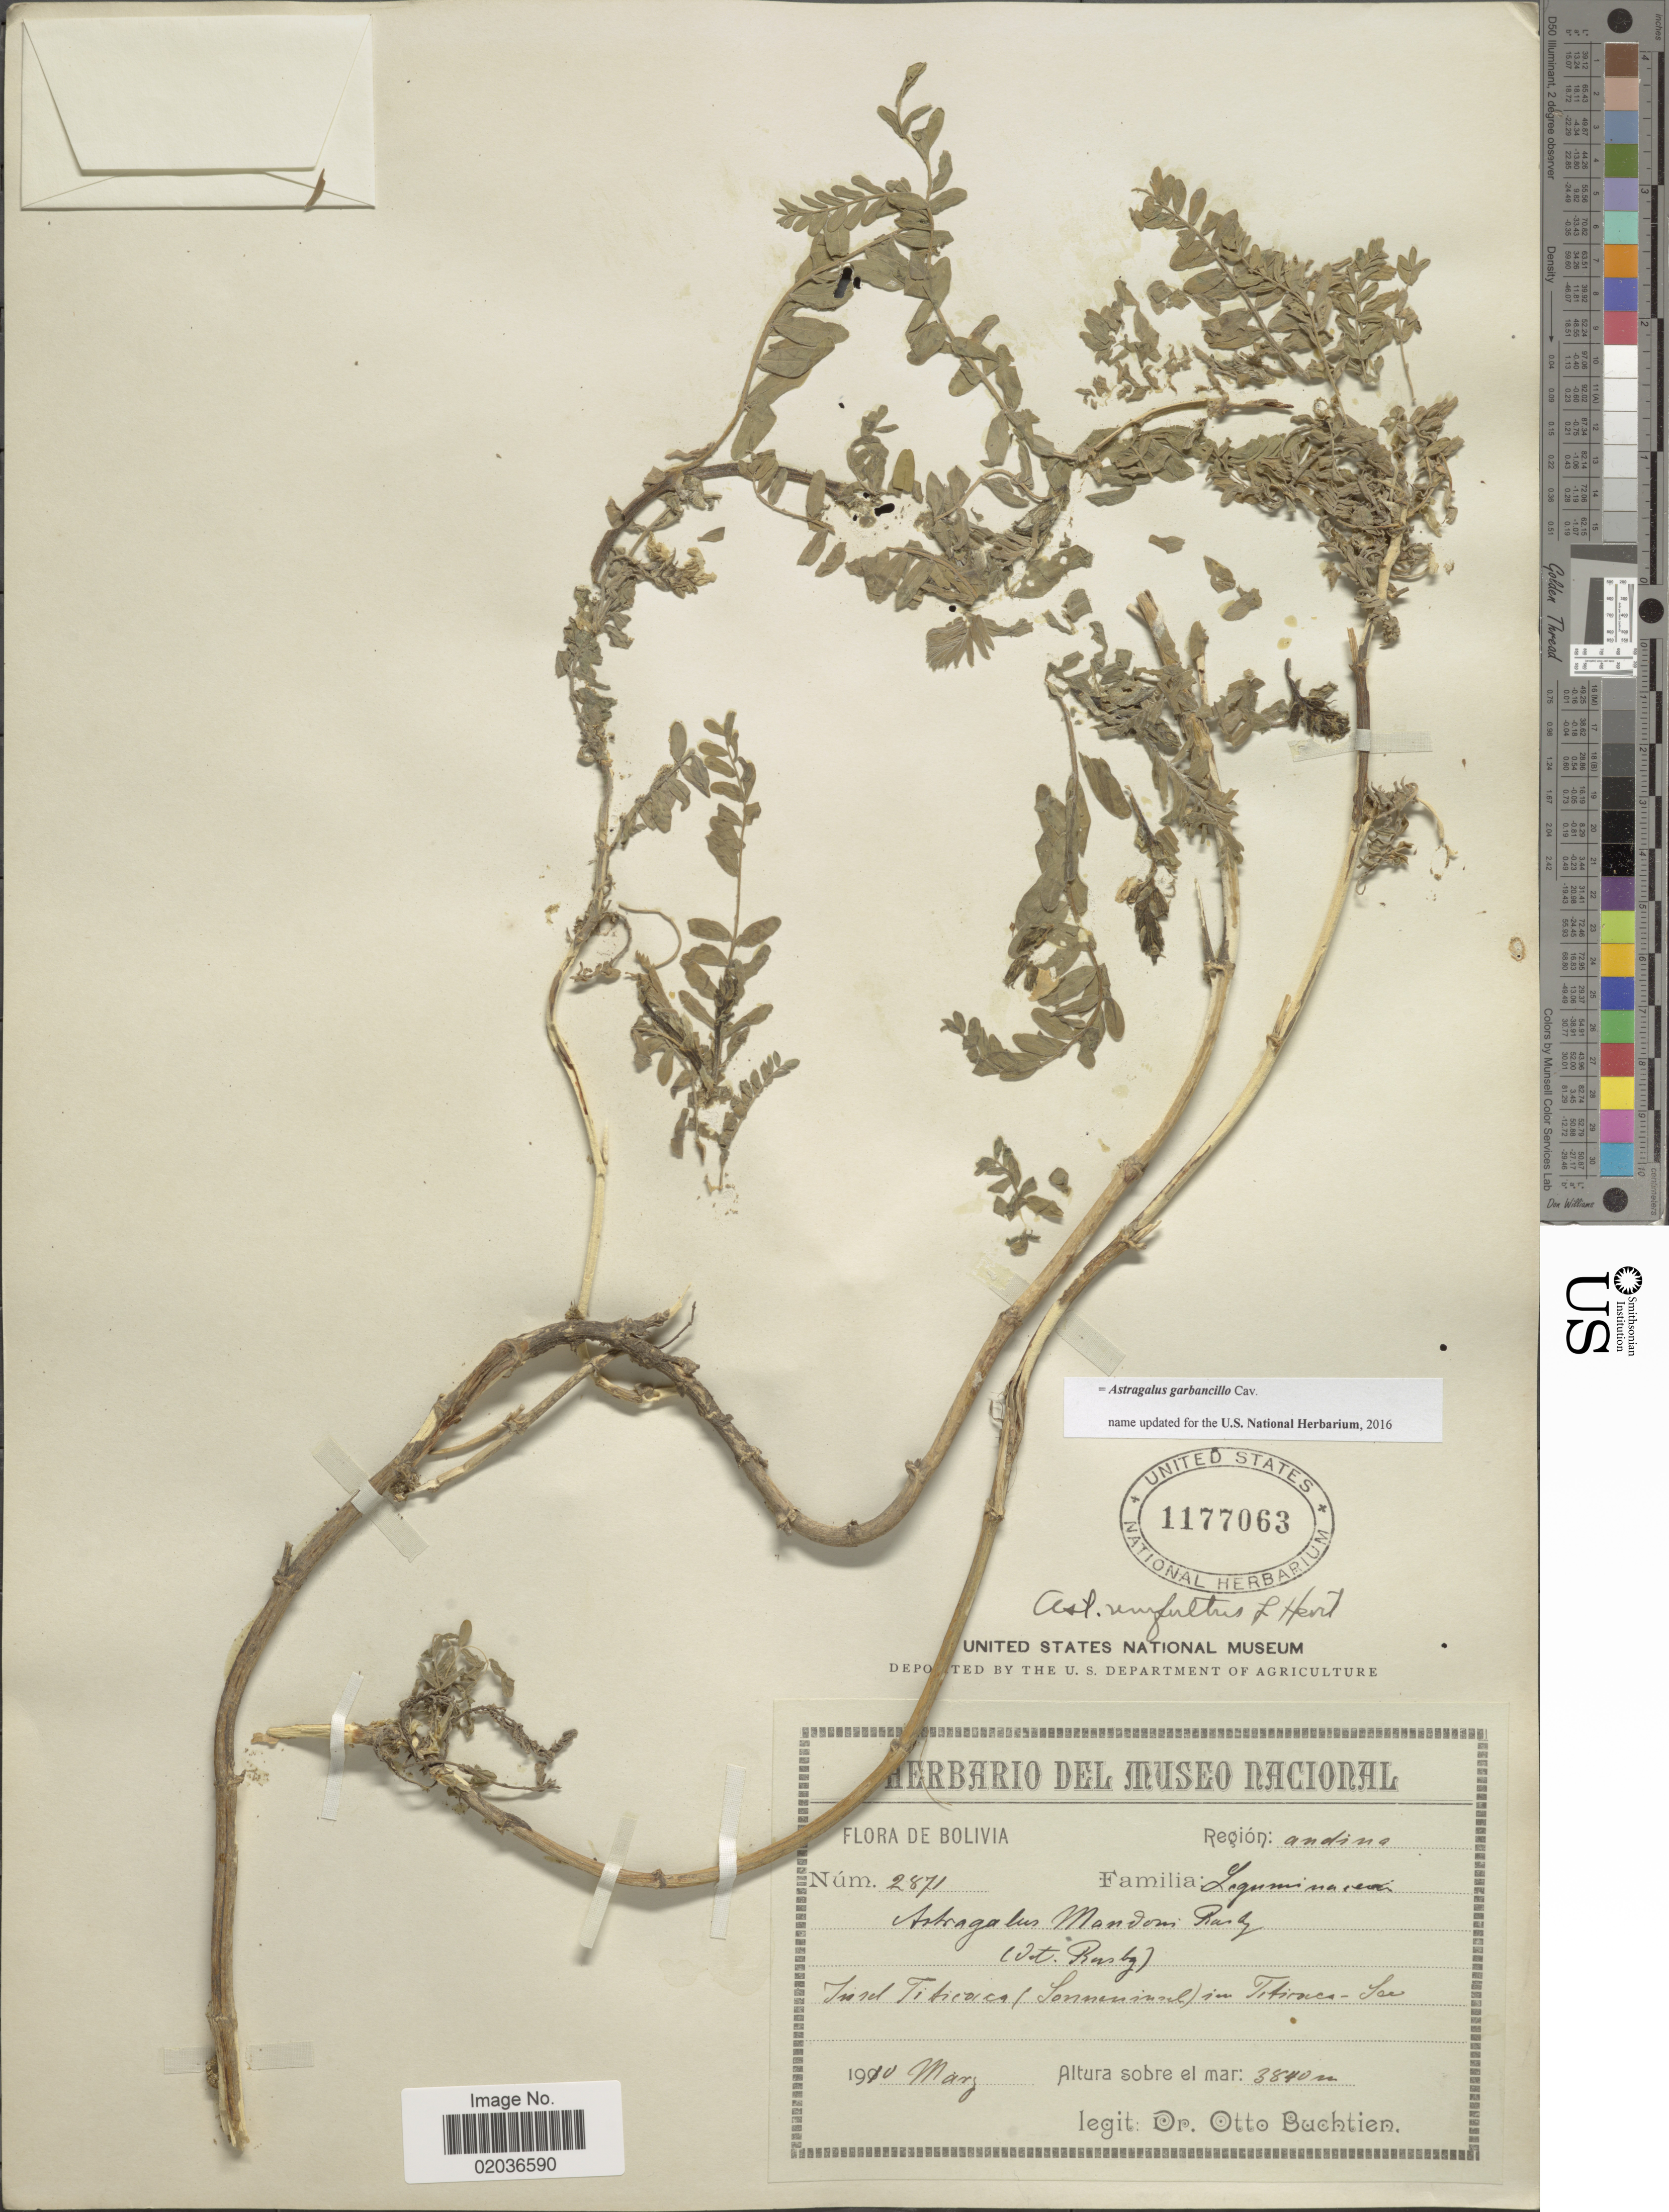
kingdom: Plantae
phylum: Tracheophyta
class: Magnoliopsida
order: Fabales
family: Fabaceae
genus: Astragalus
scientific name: Astragalus garbancillo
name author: Cav.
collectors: O. Buchtien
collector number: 2871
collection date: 1910-03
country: Bolivia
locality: Región: andina. Insel Titicaca (Sonneninsel) im Titicaca-See.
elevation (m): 3840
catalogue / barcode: US 1177063